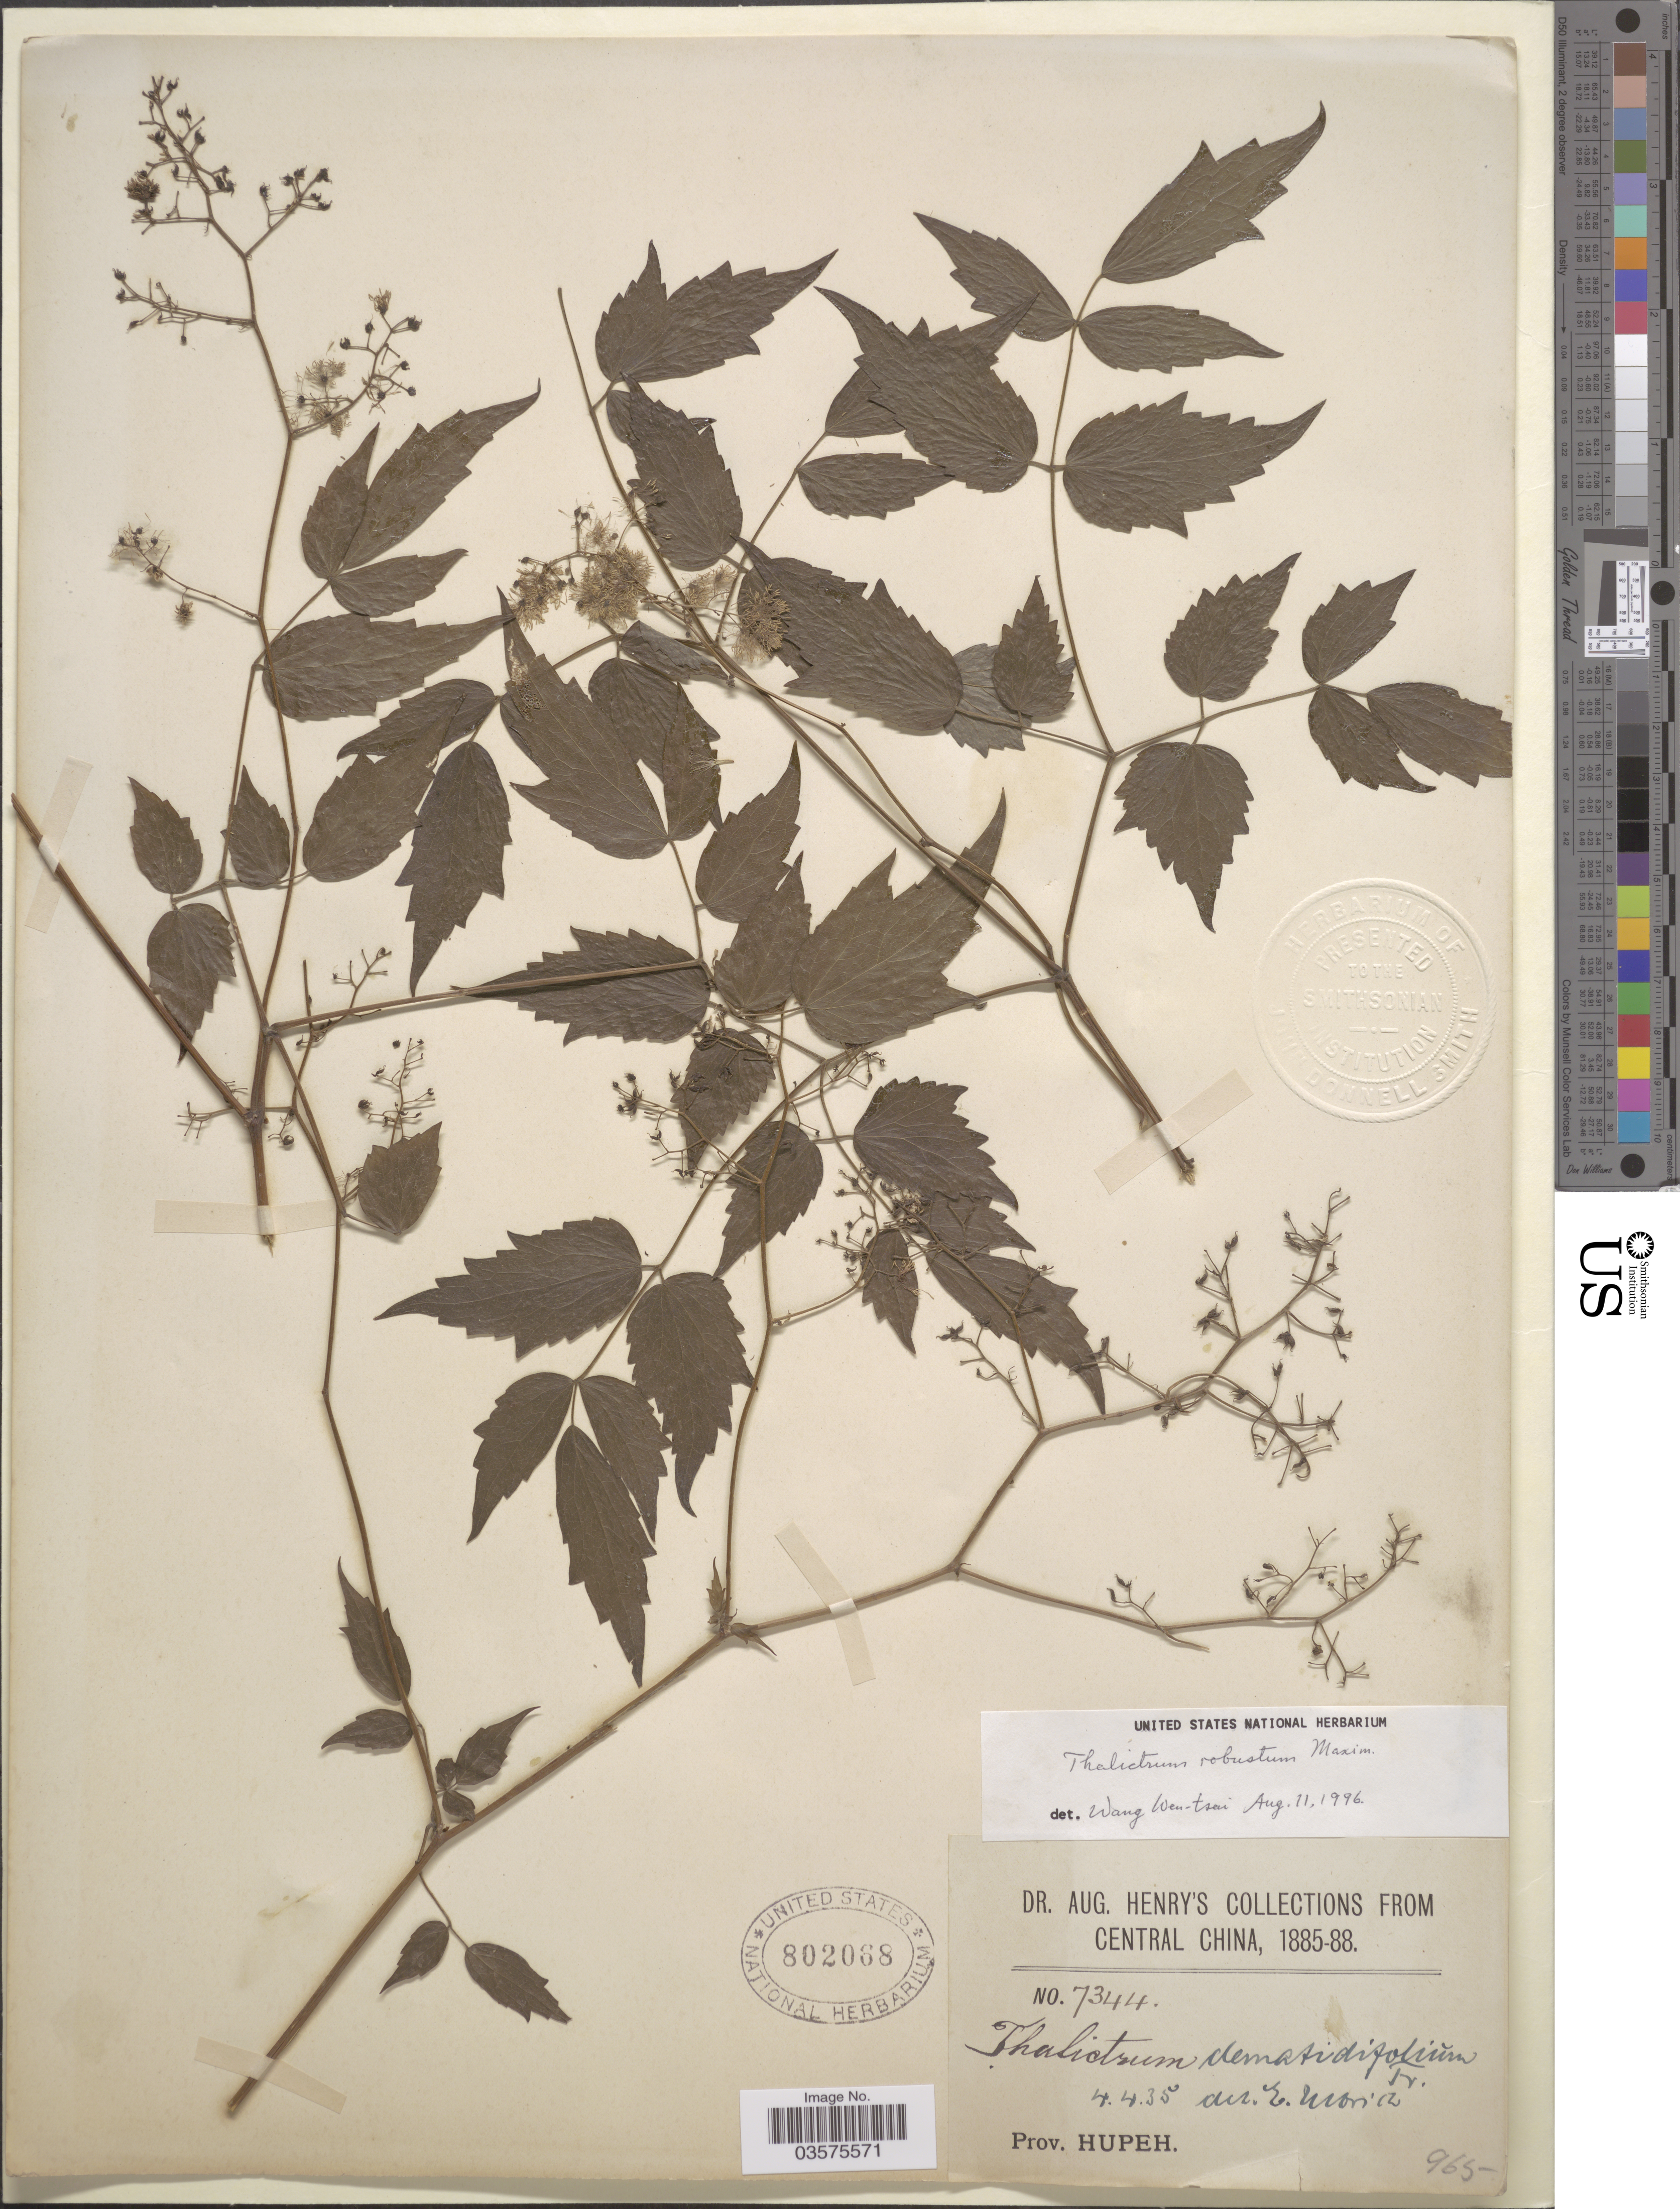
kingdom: Plantae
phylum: Tracheophyta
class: Magnoliopsida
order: Ranunculales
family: Ranunculaceae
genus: Thalictrum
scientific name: Thalictrum robustum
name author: Maxim.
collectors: A. Henry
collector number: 7344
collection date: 1885/1888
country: China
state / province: Hubei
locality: Central China. Prov. Hupeh.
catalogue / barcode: US 802068